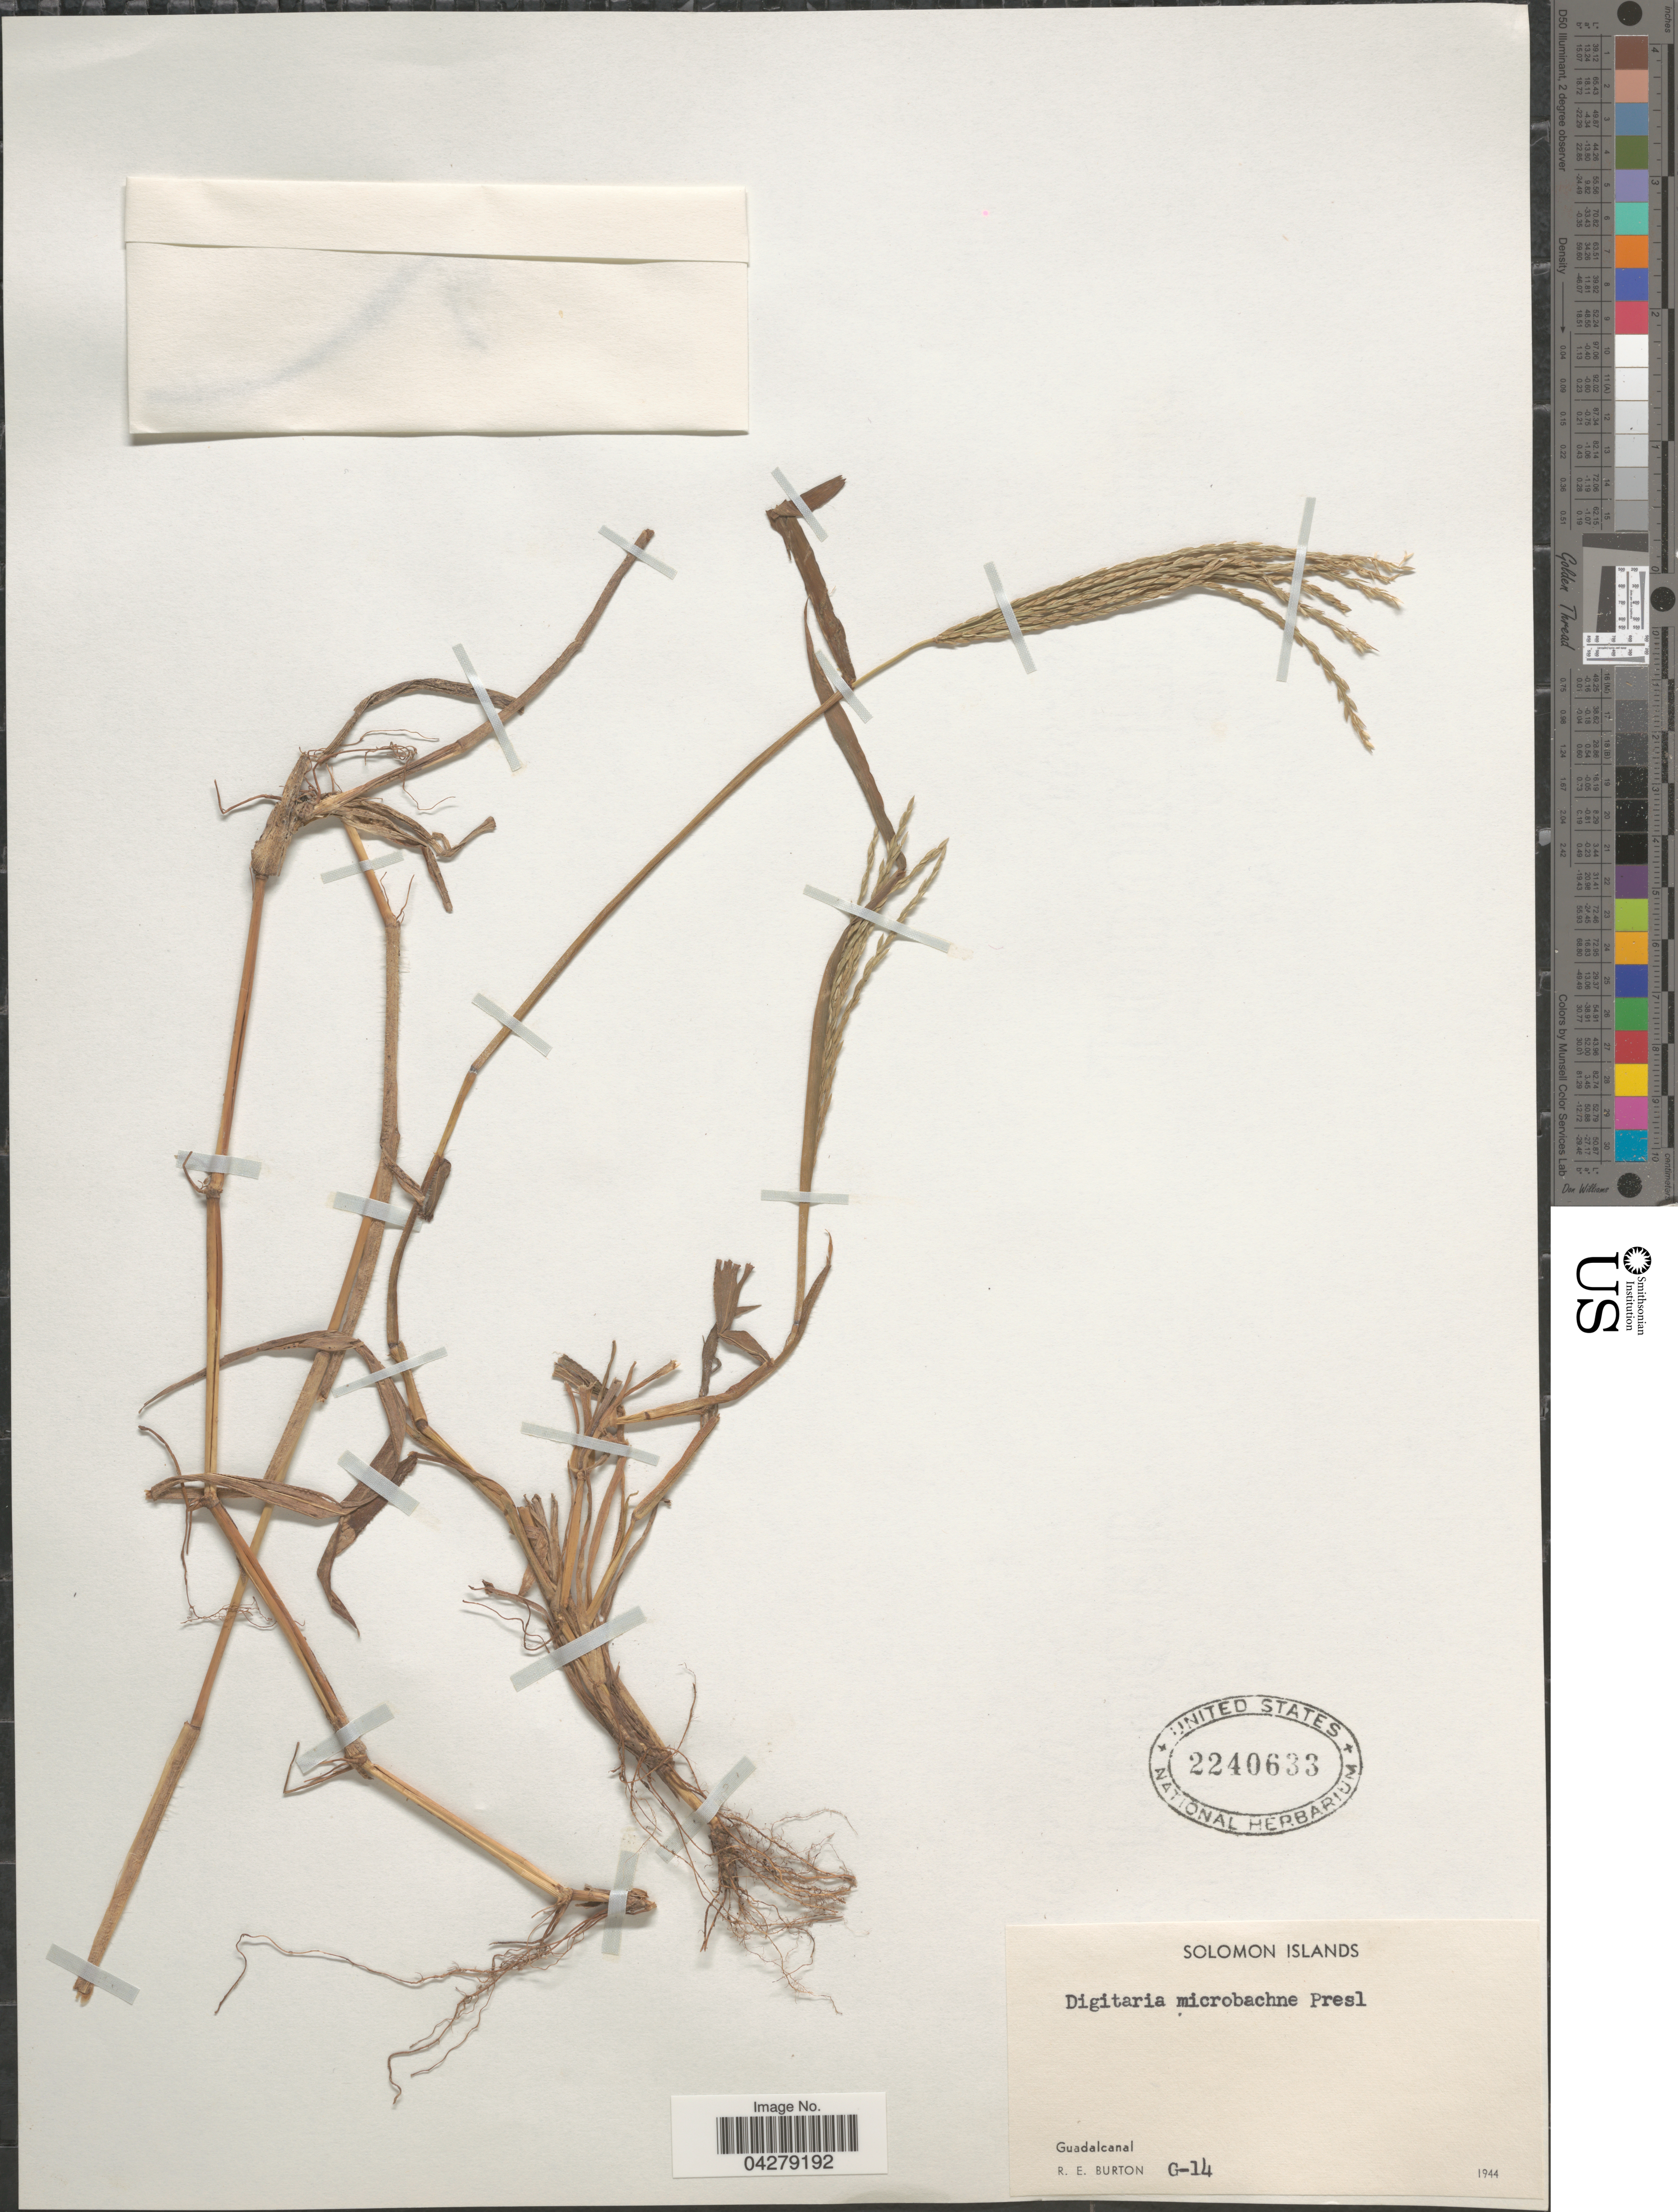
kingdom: Plantae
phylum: Tracheophyta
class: Liliopsida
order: Poales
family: Poaceae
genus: Digitaria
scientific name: Digitaria setigera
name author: Roth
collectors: R. Burton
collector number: G-14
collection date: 1944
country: Solomon Islands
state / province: Solomon Islands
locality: Guadalcanal.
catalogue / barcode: US 2240633